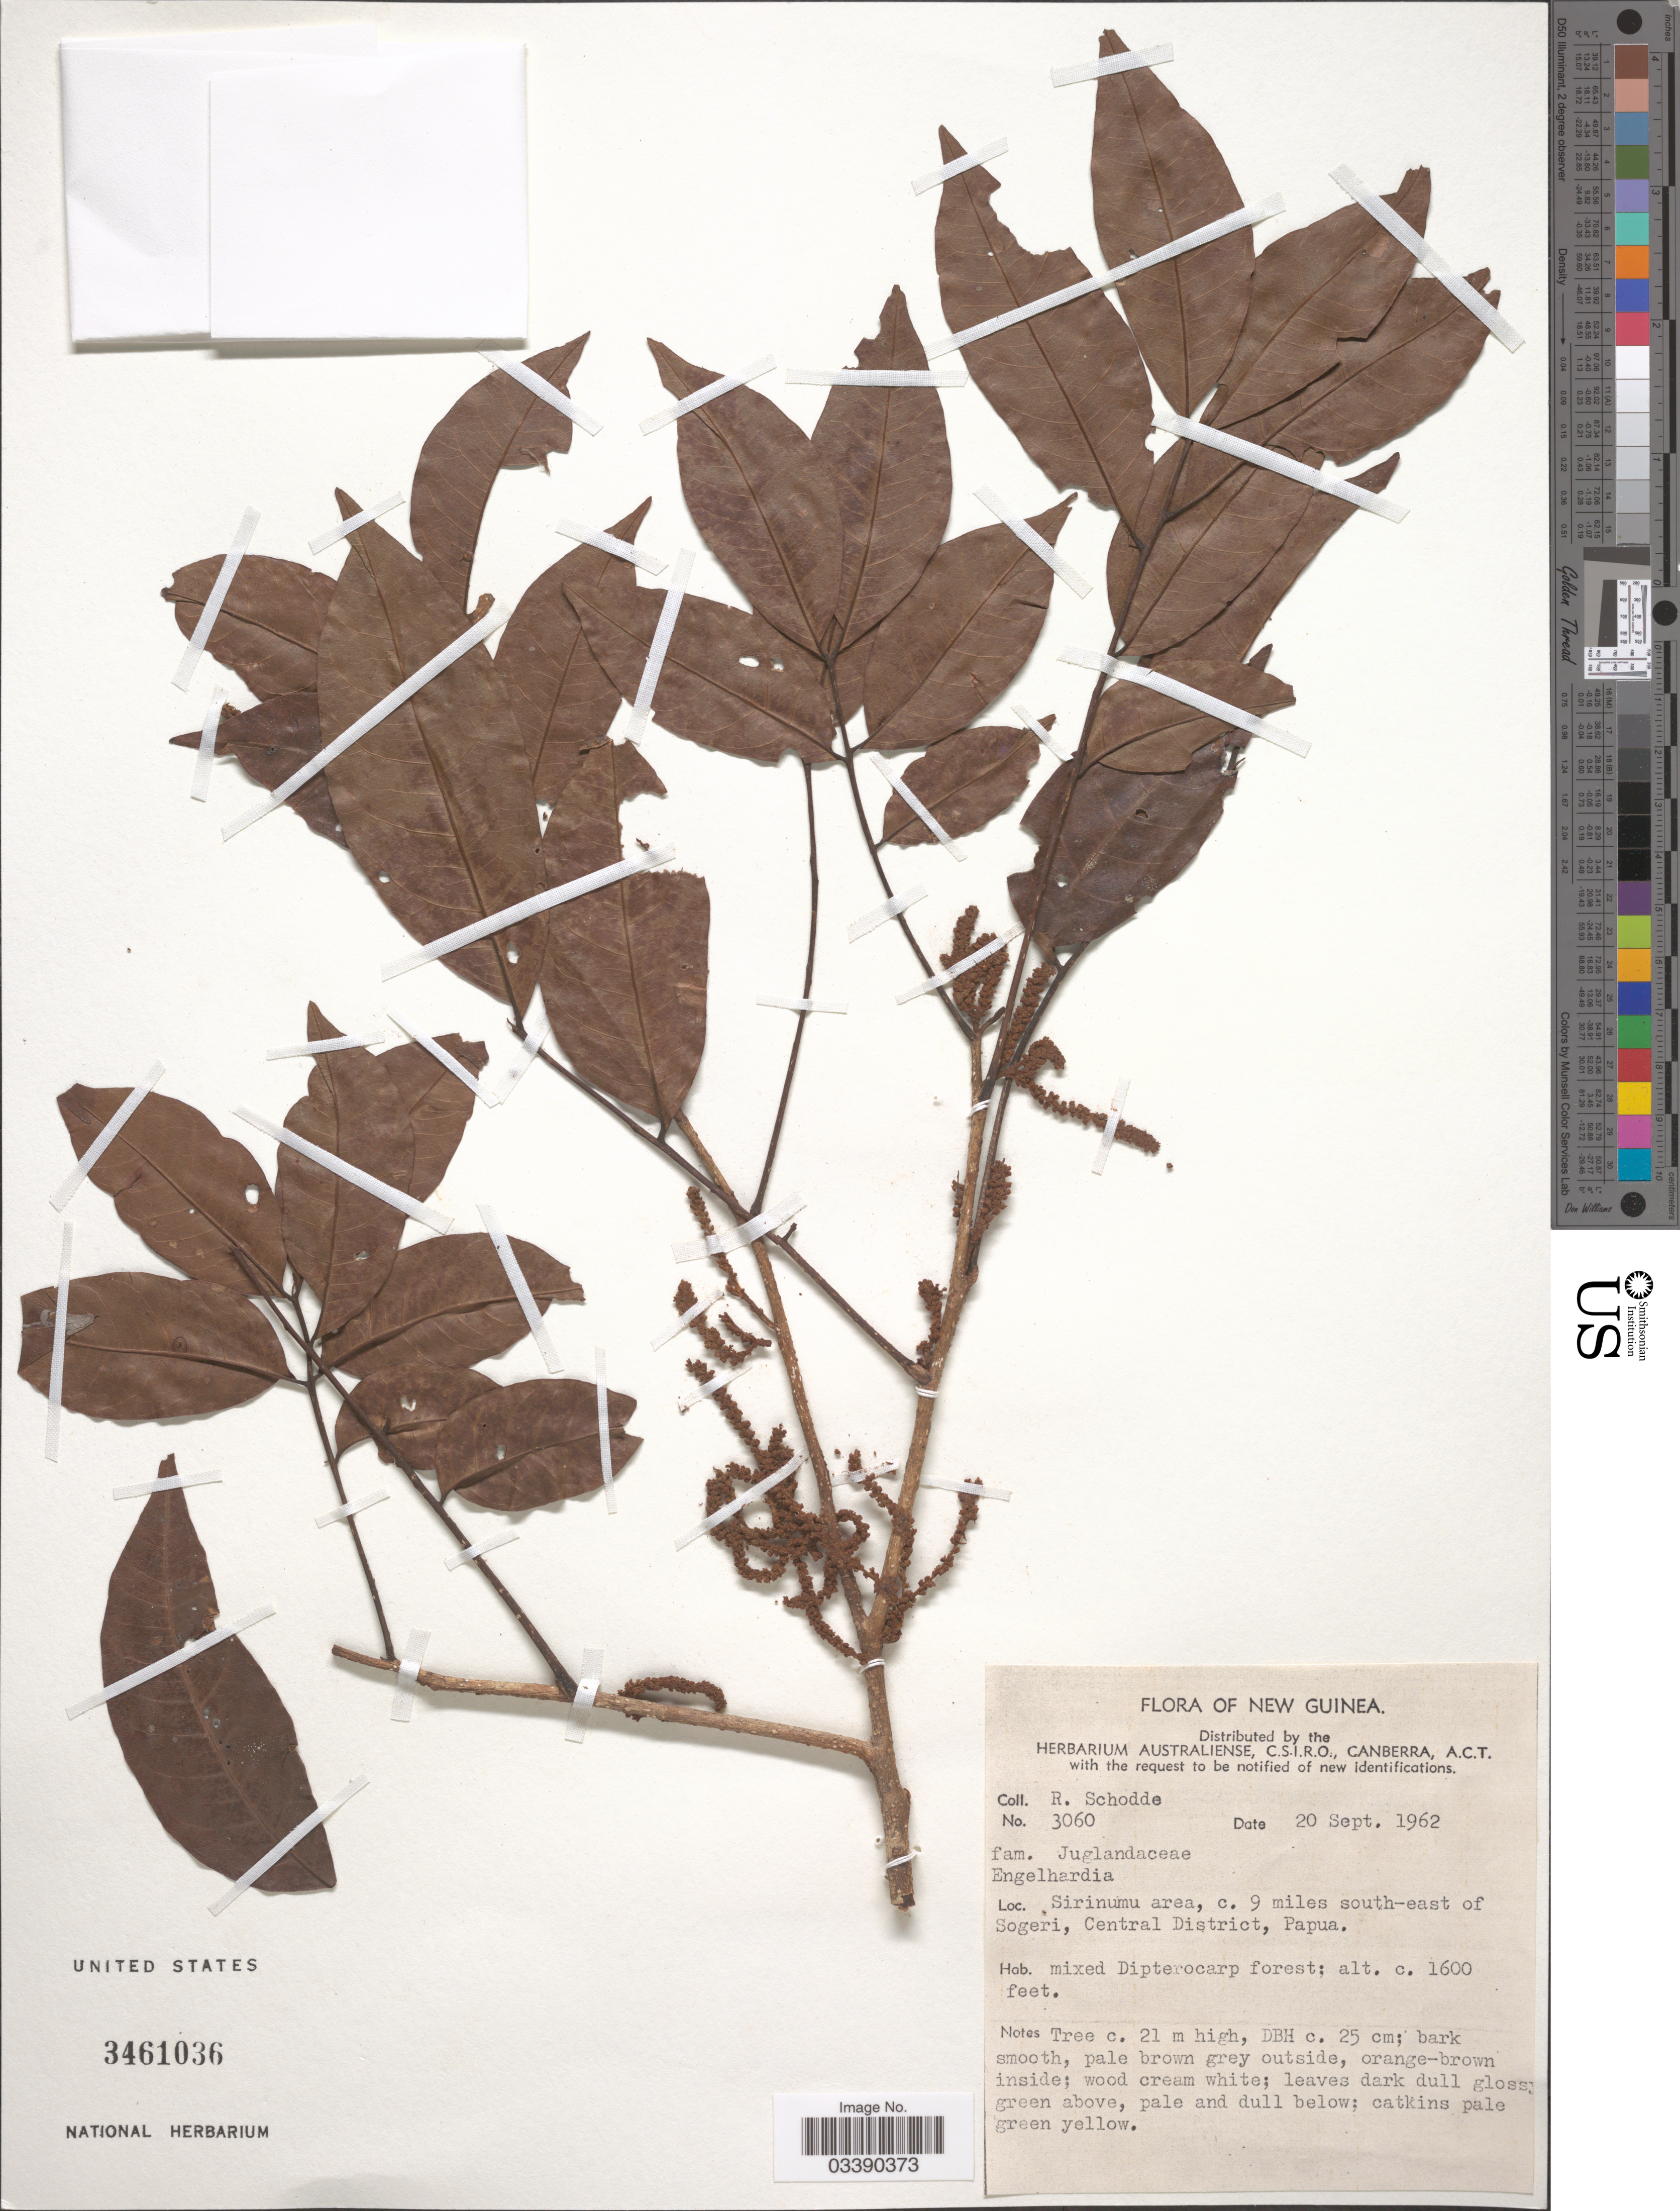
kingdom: Plantae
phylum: Tracheophyta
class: Magnoliopsida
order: Fagales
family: Juglandaceae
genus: Engelhardia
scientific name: Engelhardia sp.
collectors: R. Schodde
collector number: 3060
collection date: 1962-09-20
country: Papua New Guinea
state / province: Central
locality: New Guinea. Sirinumu area, c. 9 miles south-east of Sogeri, Central District, Papua.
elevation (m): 488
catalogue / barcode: US 3461036